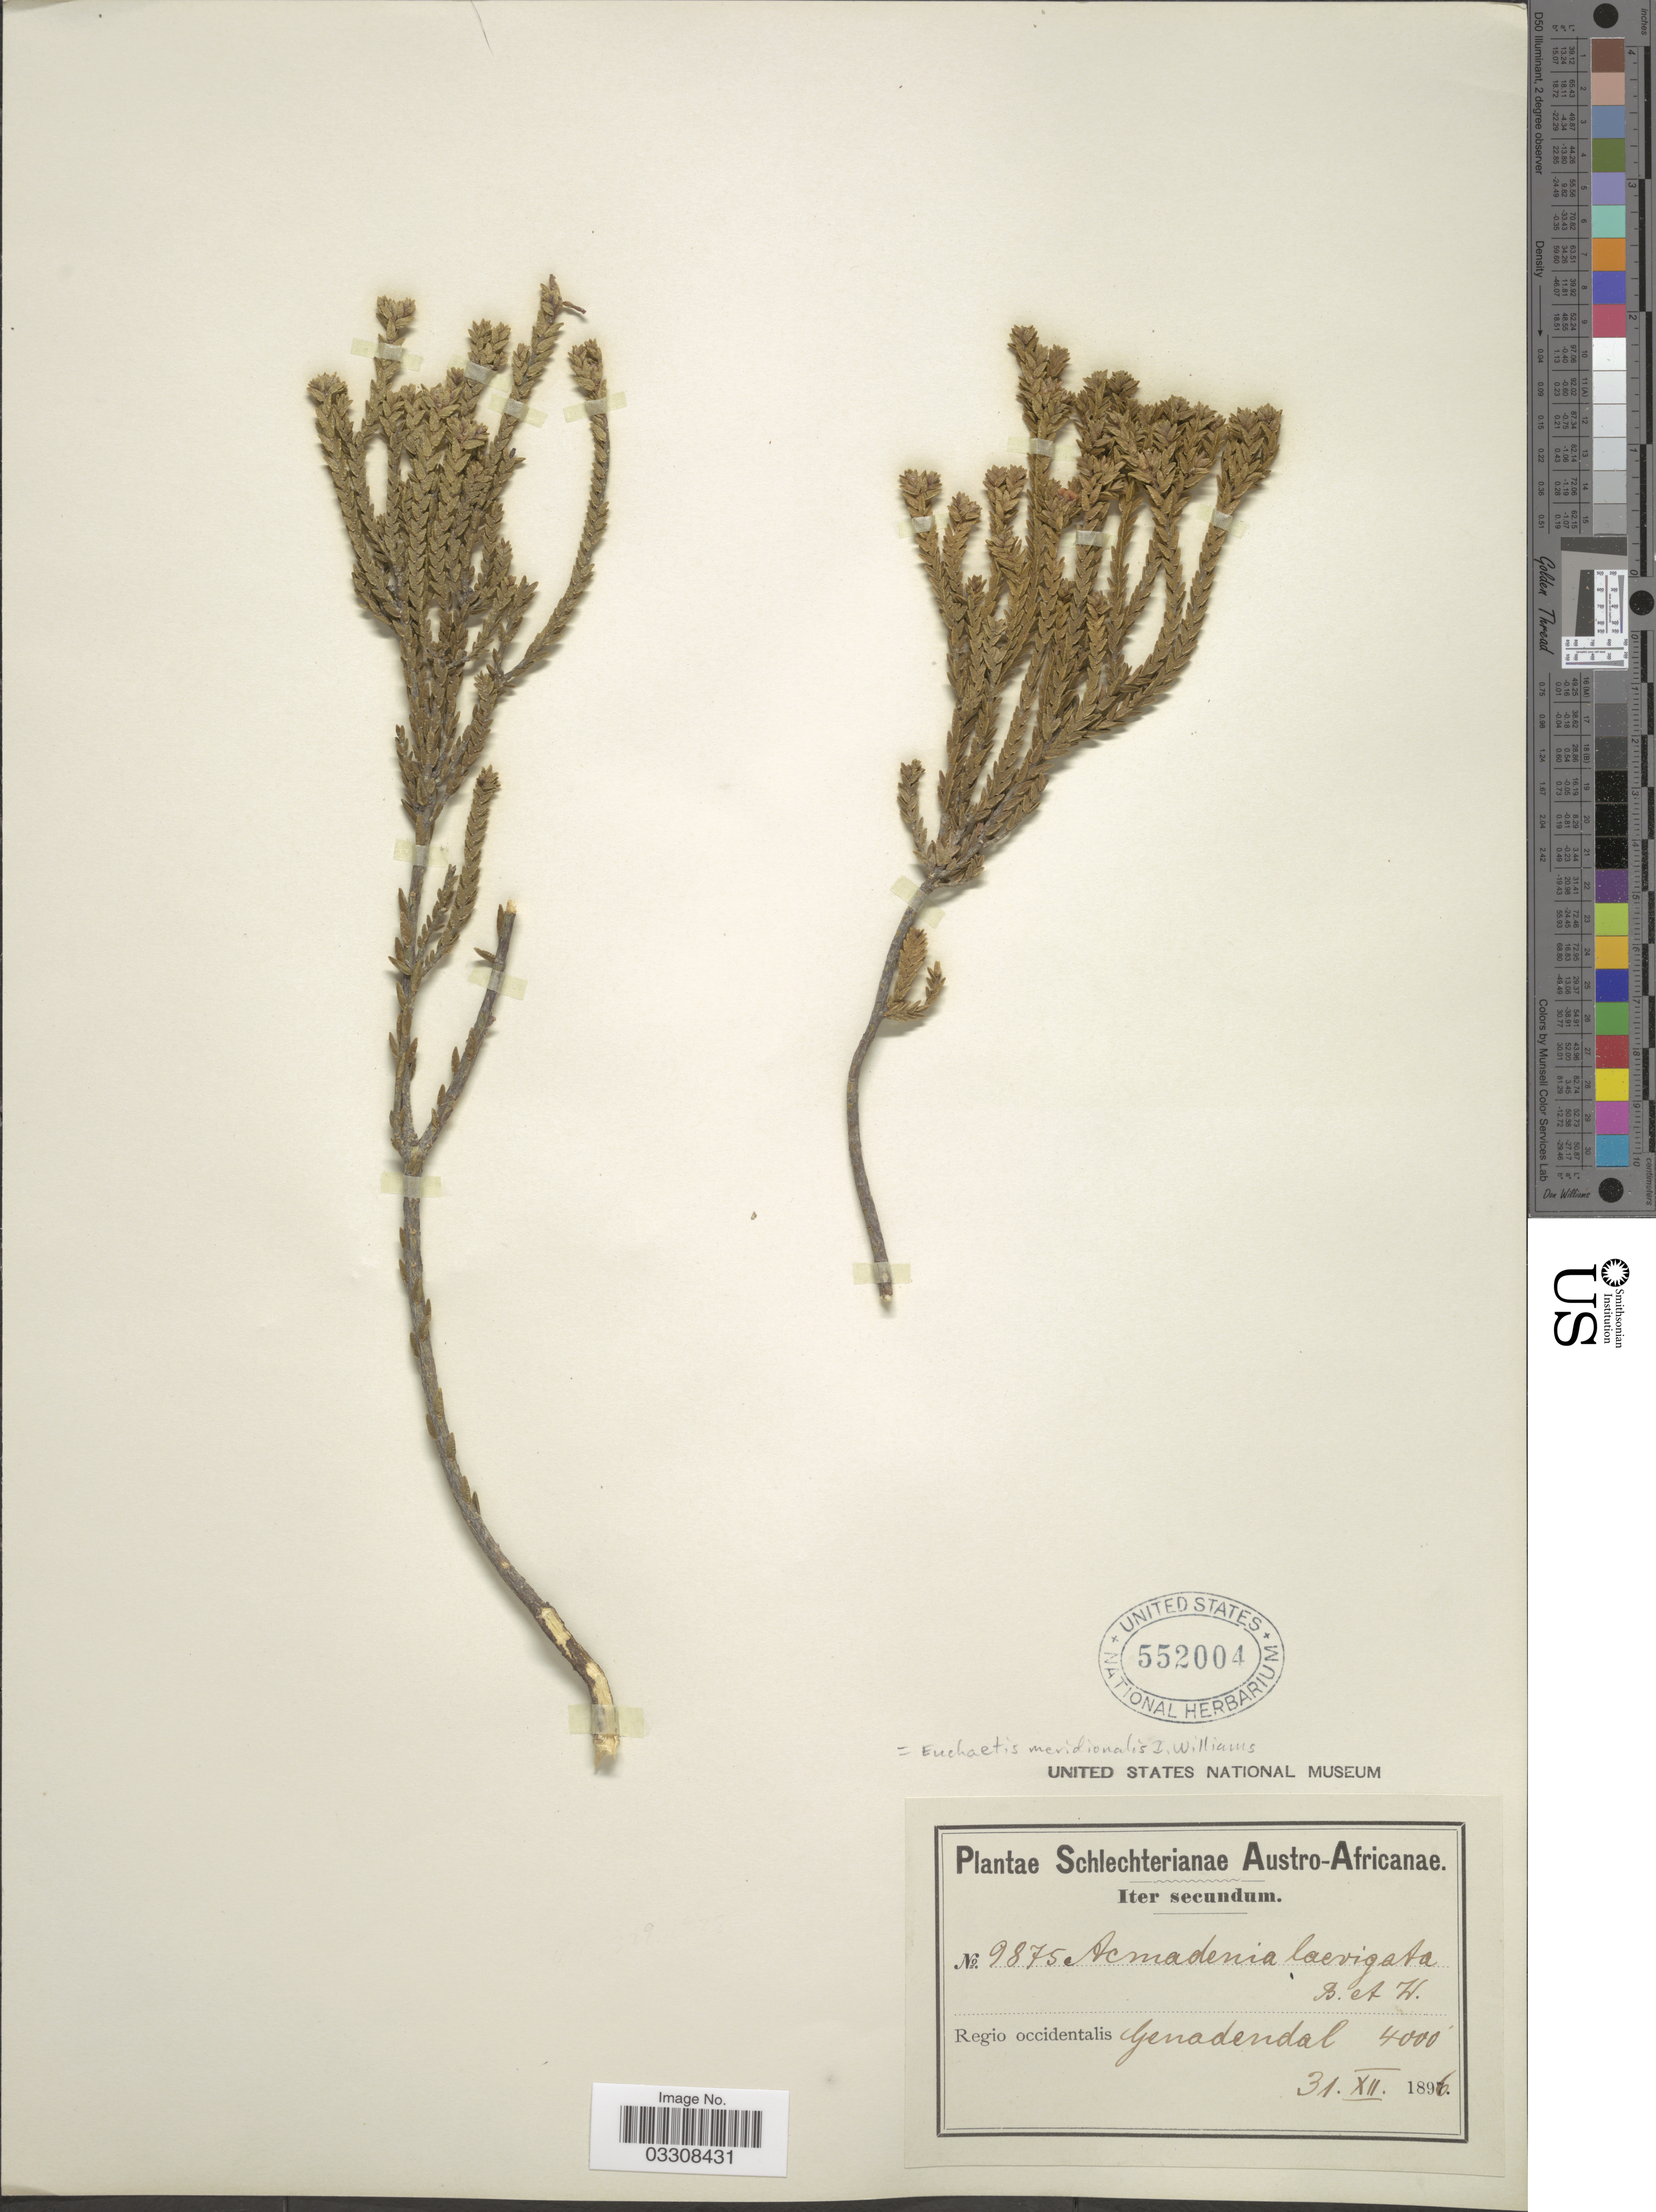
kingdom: Plantae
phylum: Tracheophyta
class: Magnoliopsida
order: Sapindales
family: Rutaceae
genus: Euchaetis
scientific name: Euchaetis meridionalis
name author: I. Williams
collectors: Schlechter, --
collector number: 9875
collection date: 1896-12-31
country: South Africa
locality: Austro-Africanae. Regio occidentalis Genadendal.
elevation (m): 1219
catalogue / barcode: US 552004